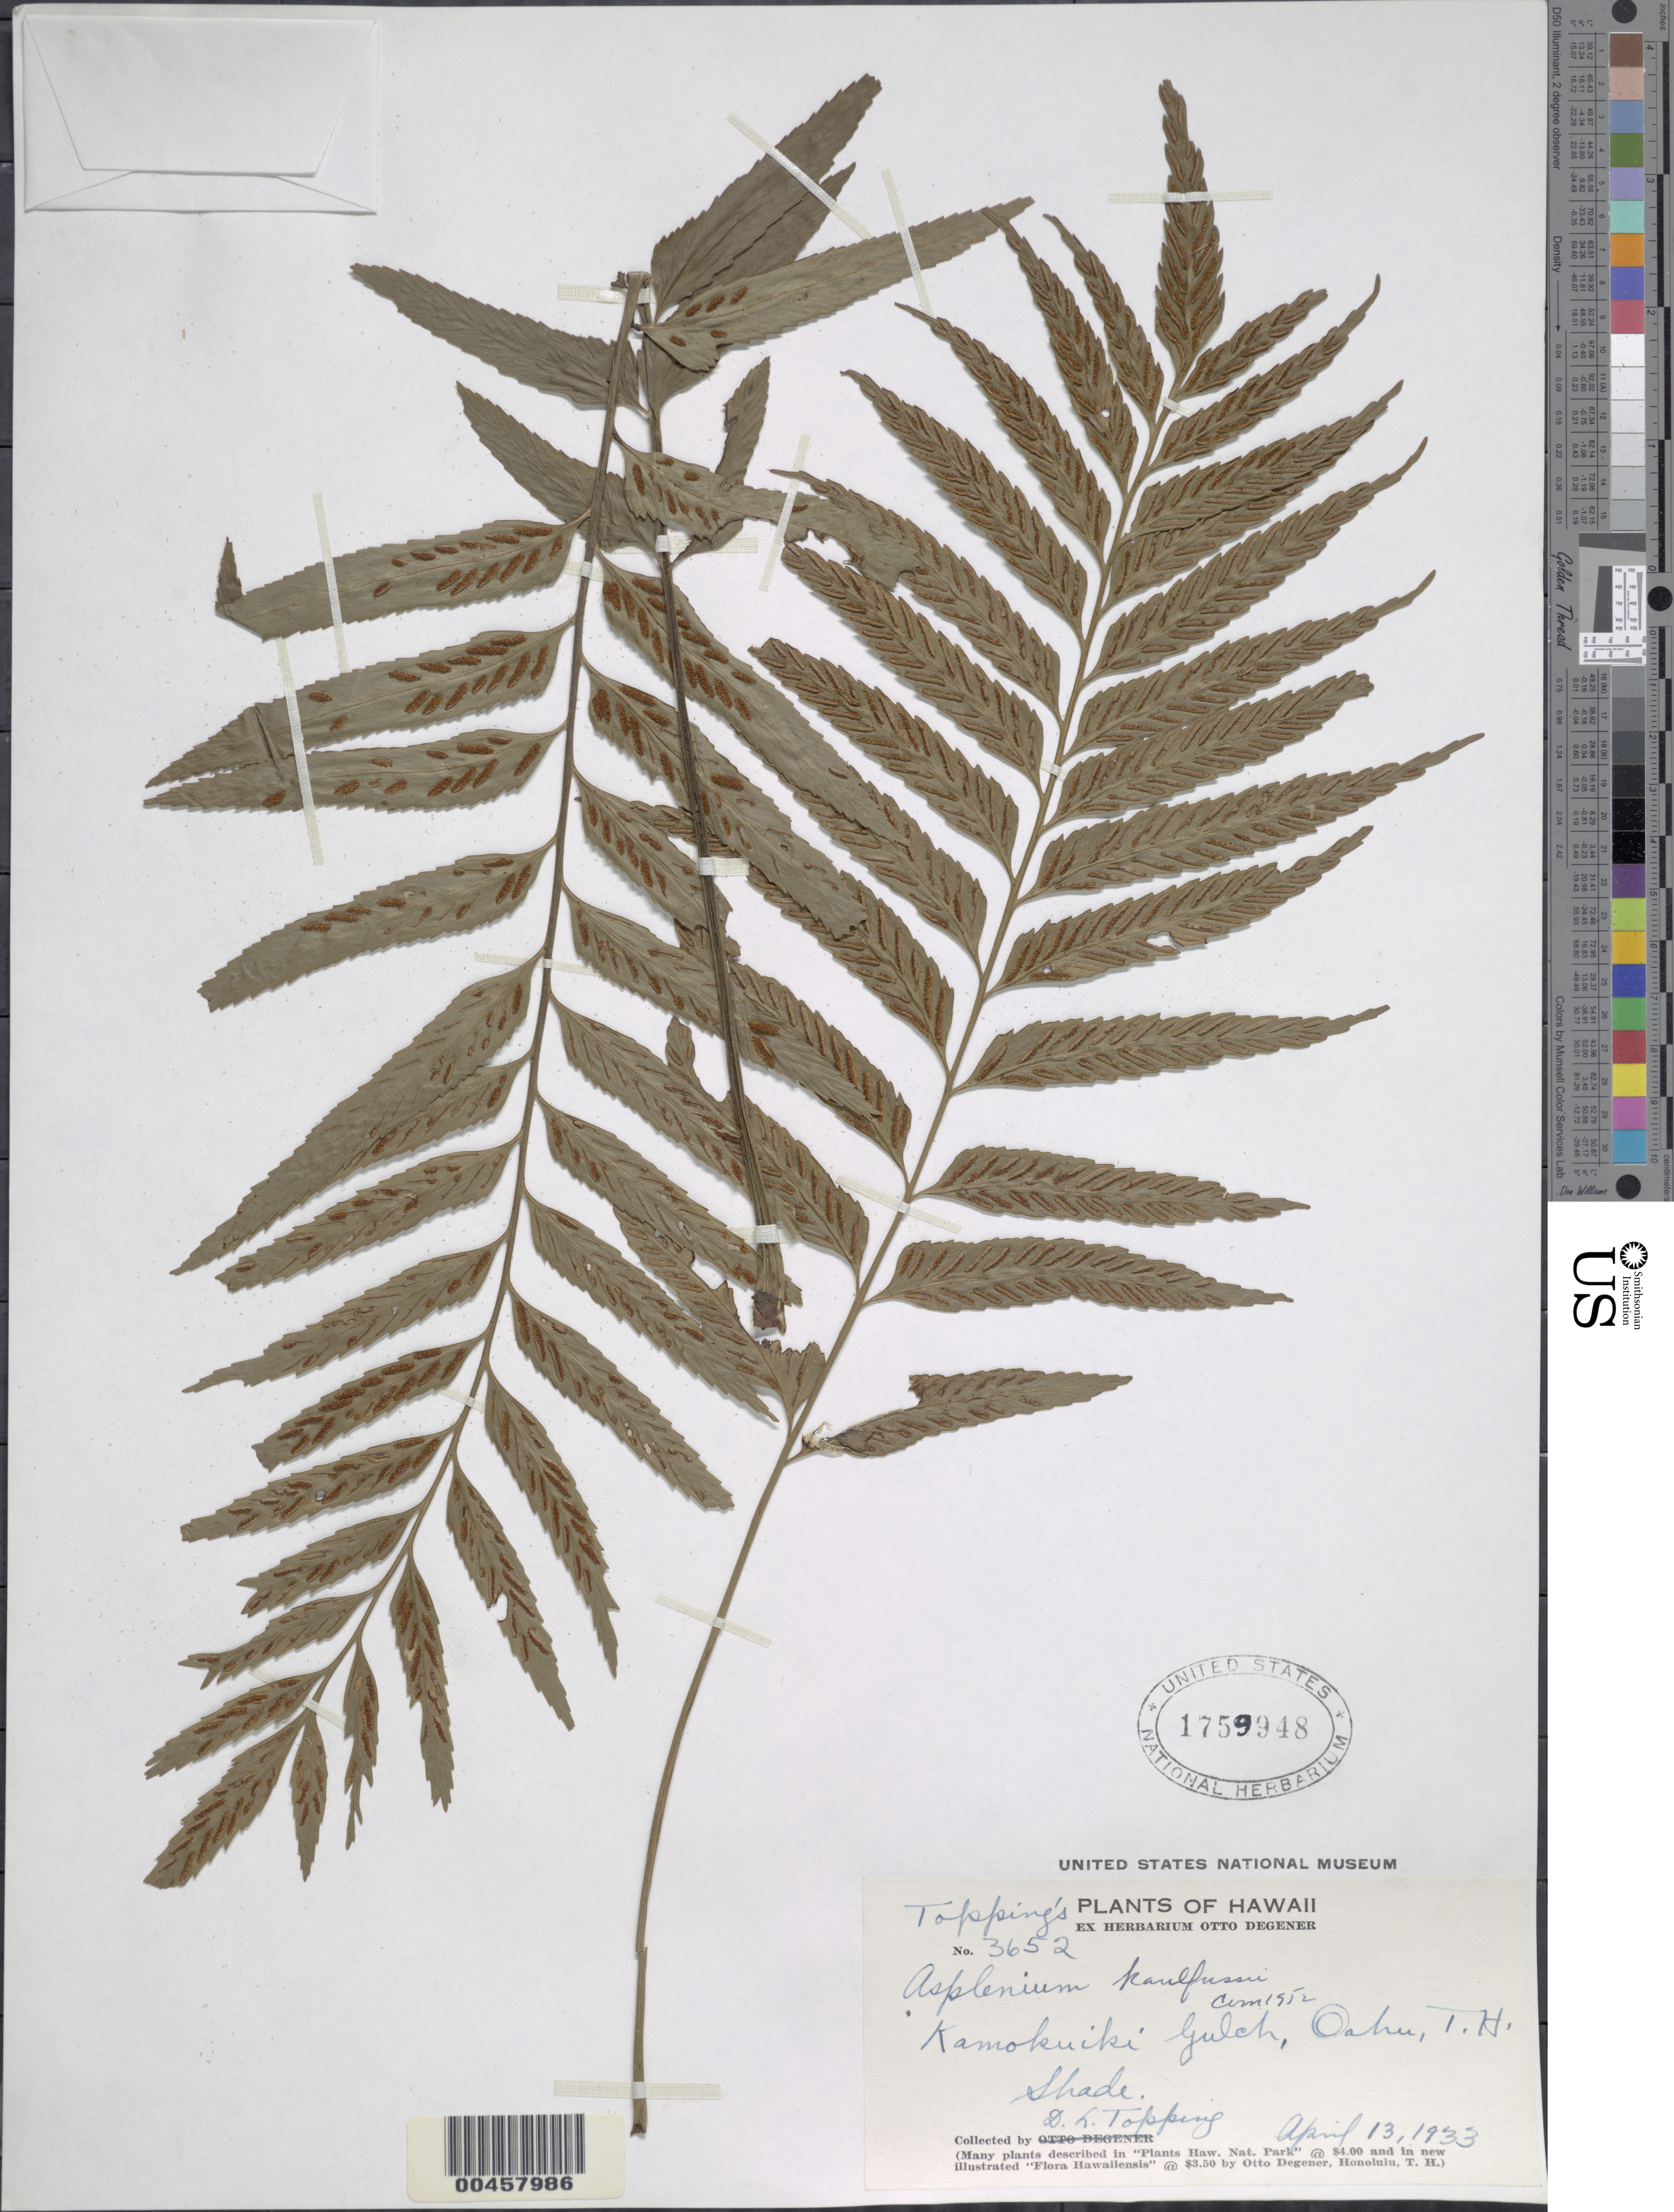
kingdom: Plantae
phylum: Tracheophyta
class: Polypodiopsida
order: Polypodiales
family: Aspleniaceae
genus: Asplenium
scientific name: Asplenium kaulfussii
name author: Schltdl.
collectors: D. L. Topping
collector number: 3652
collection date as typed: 13 Apr 1933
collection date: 1933-04-13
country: United States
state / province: Hawaii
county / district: Honolulu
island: Oahu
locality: Kamokuiki Gulch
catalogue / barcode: US 1759948